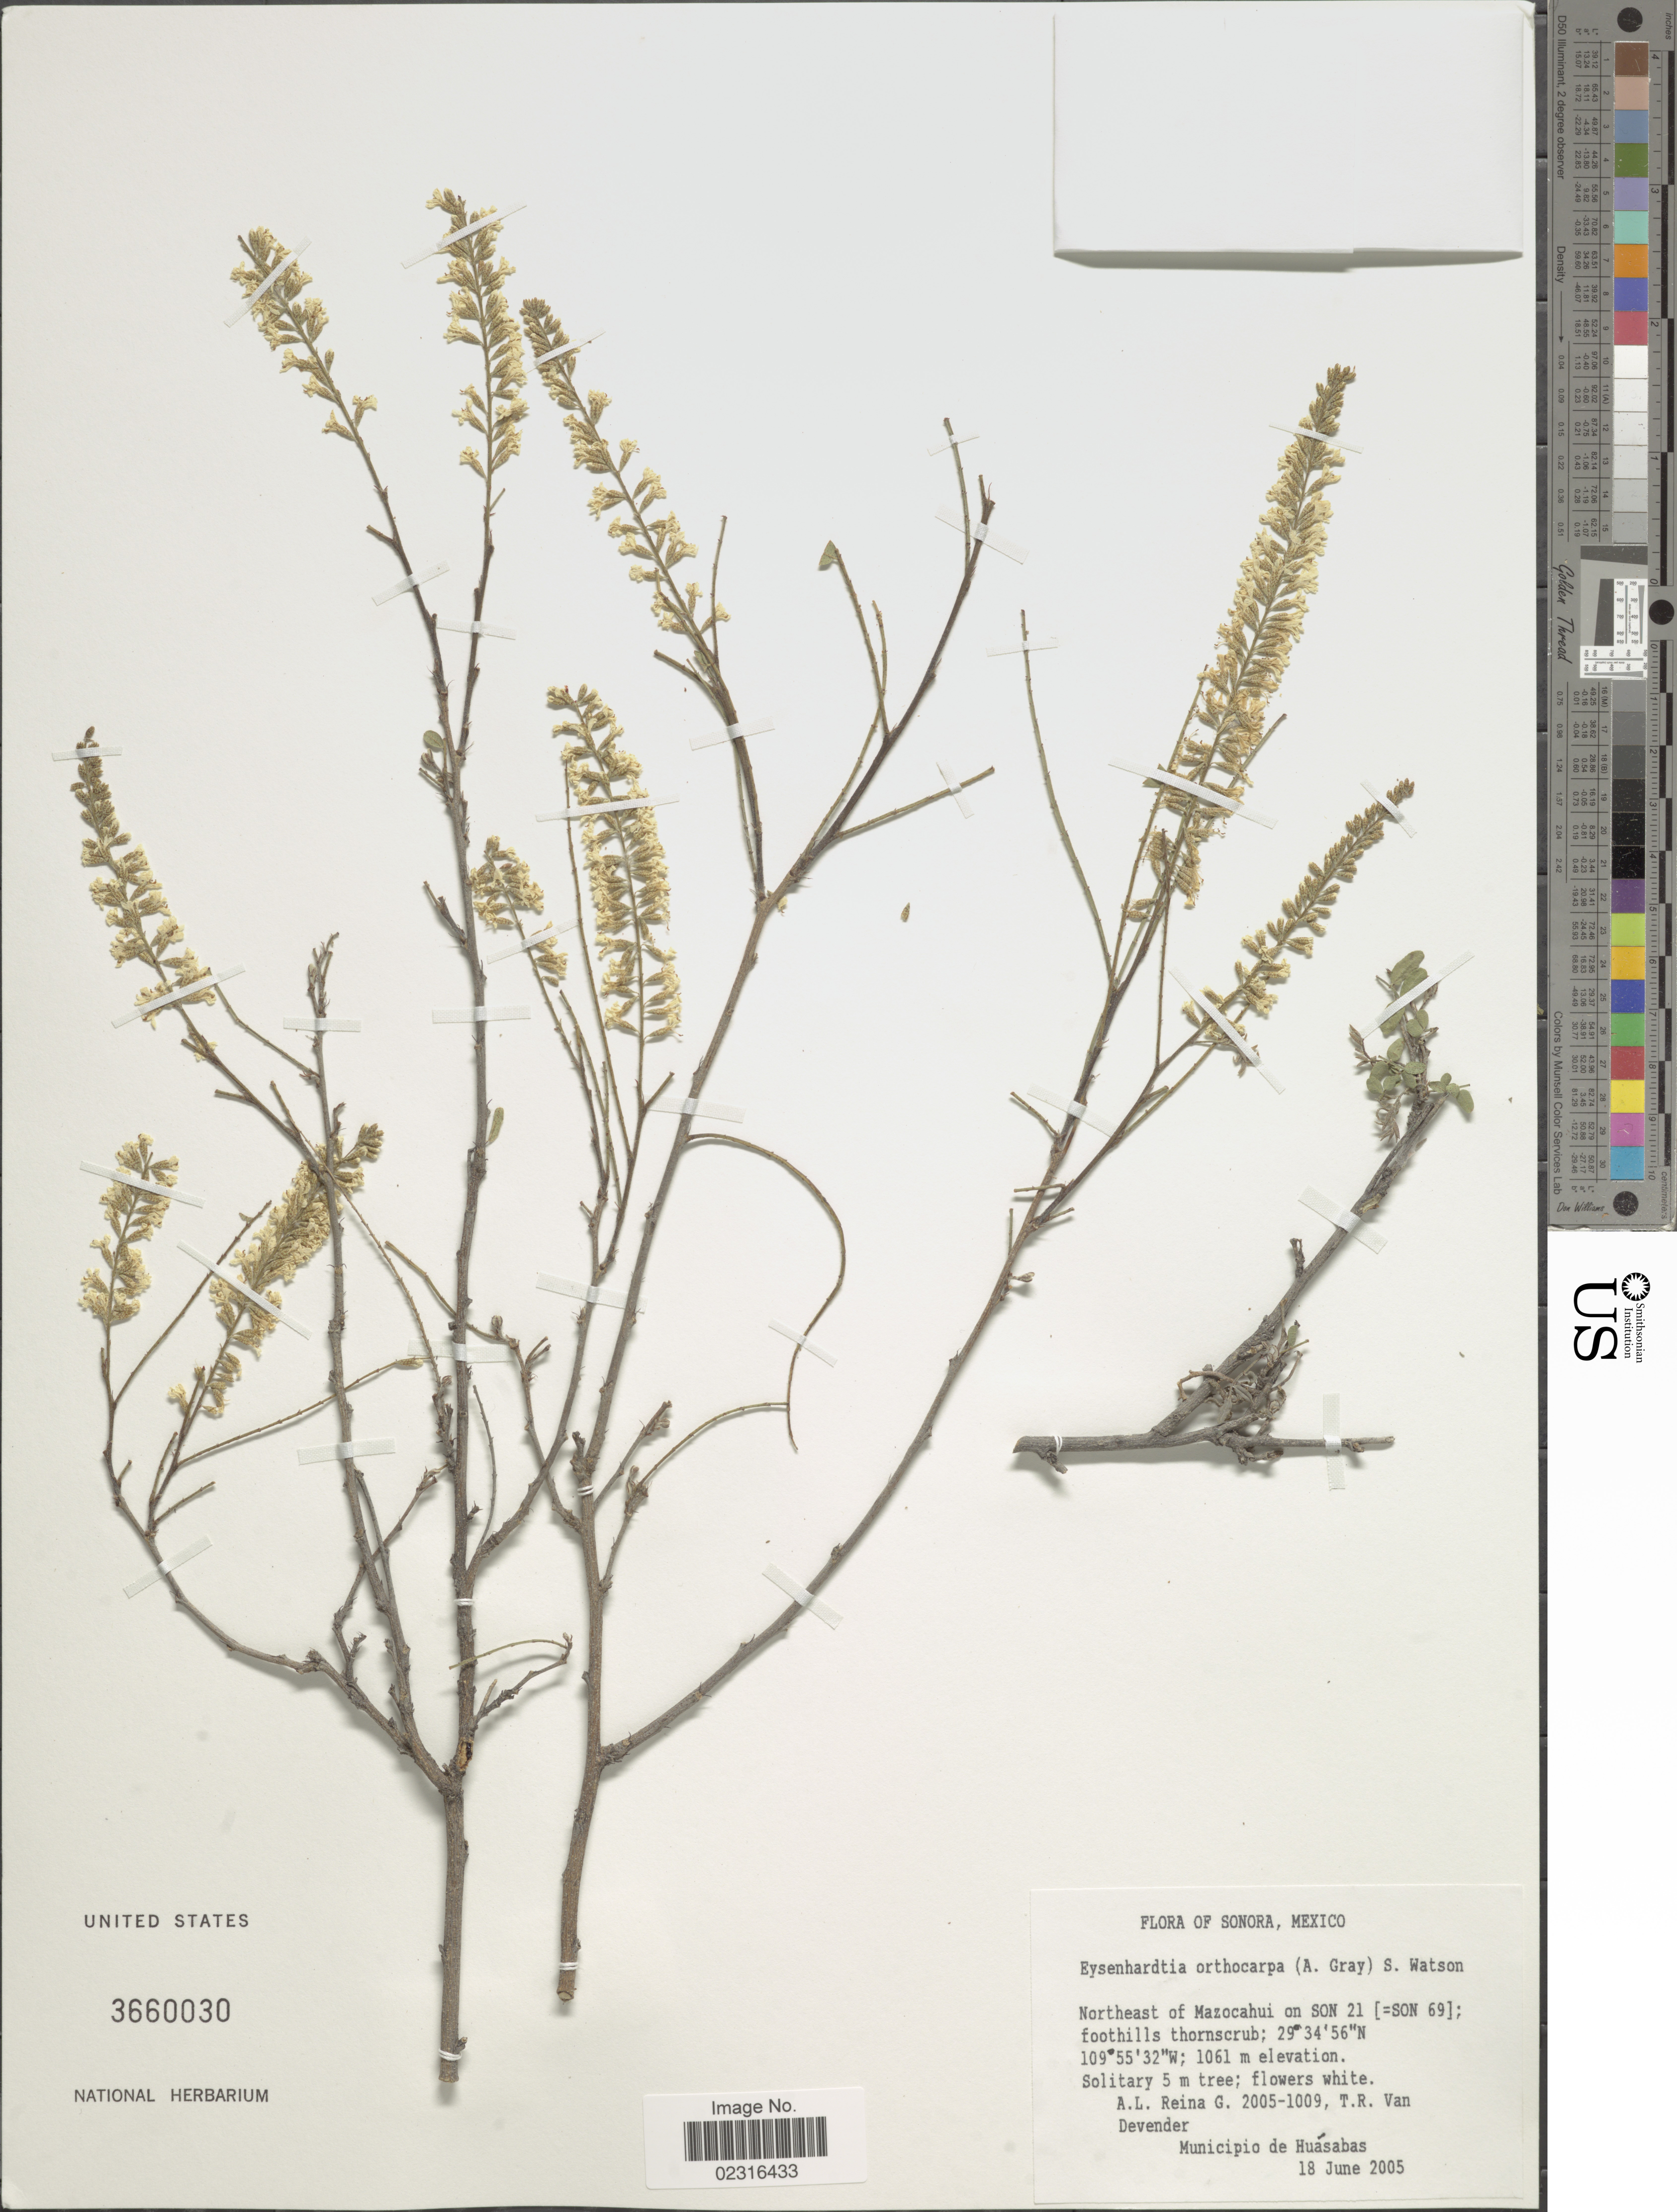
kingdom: Plantae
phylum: Tracheophyta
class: Magnoliopsida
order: Fabales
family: Fabaceae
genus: Eysenhardtia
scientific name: Eysenhardtia orthocarpa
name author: (A. Gray) S. Watson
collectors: A. L. Reina G. & T. R. Van Devender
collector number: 2005-1009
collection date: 2005-06-18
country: Mexico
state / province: Sonora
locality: Northeast of Mazocahui on SON 21 (=SON 69); foothills thornscrub, Municipio de Huasabas.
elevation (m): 1061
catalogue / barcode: US 3660030